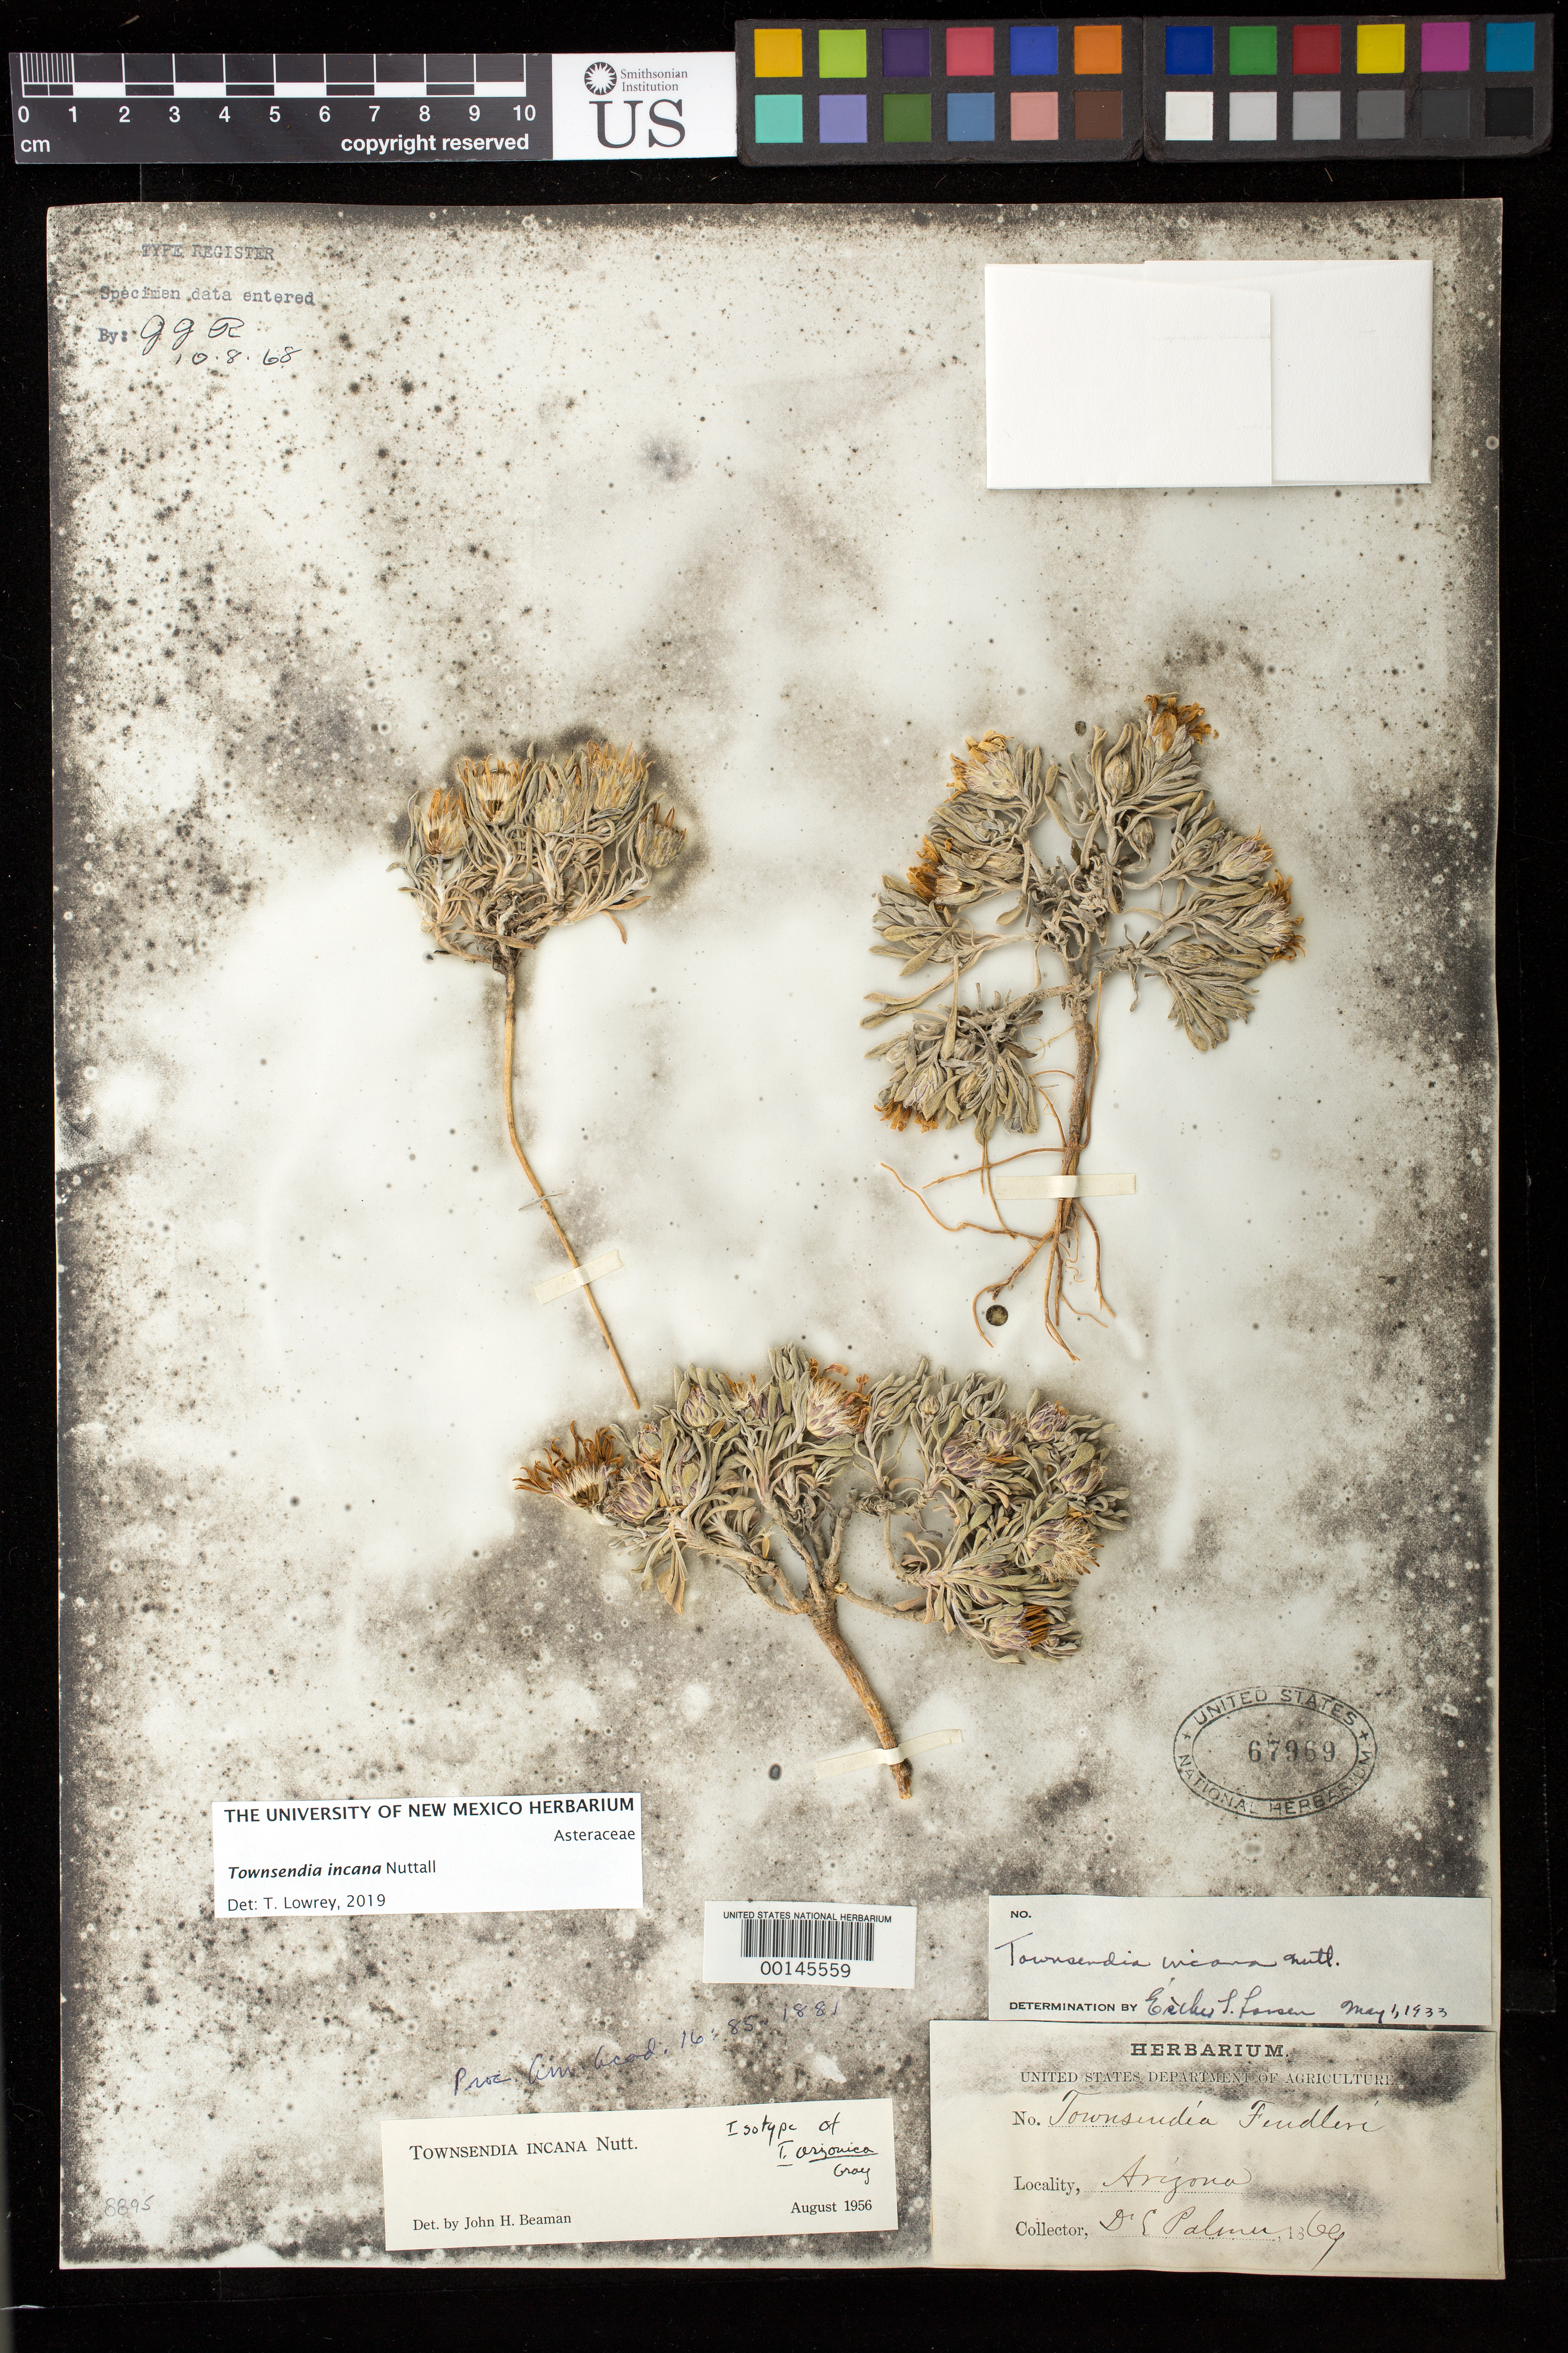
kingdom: Plantae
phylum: Tracheophyta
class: Magnoliopsida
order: Asterales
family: Asteraceae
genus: Townsendia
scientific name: Townsendia arizonica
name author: A. Gray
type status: Syntype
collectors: E. Palmer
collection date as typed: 1869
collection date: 1869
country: United States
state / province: Arizona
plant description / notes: Possibly original material, but not annotated by A. Gray with name. Annotated by J.H. Beaman (1956) as "isotype" of Townsendia arizonica A. Gray, but dubiously type material of that name. Lectotypified by Beaman (1957, Contr. Gray Herb.183: 123) with lectotype (GH) Palmer 204 collected in 1877, & US sheet (collected 1869) cited as "syntype"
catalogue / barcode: US 67969